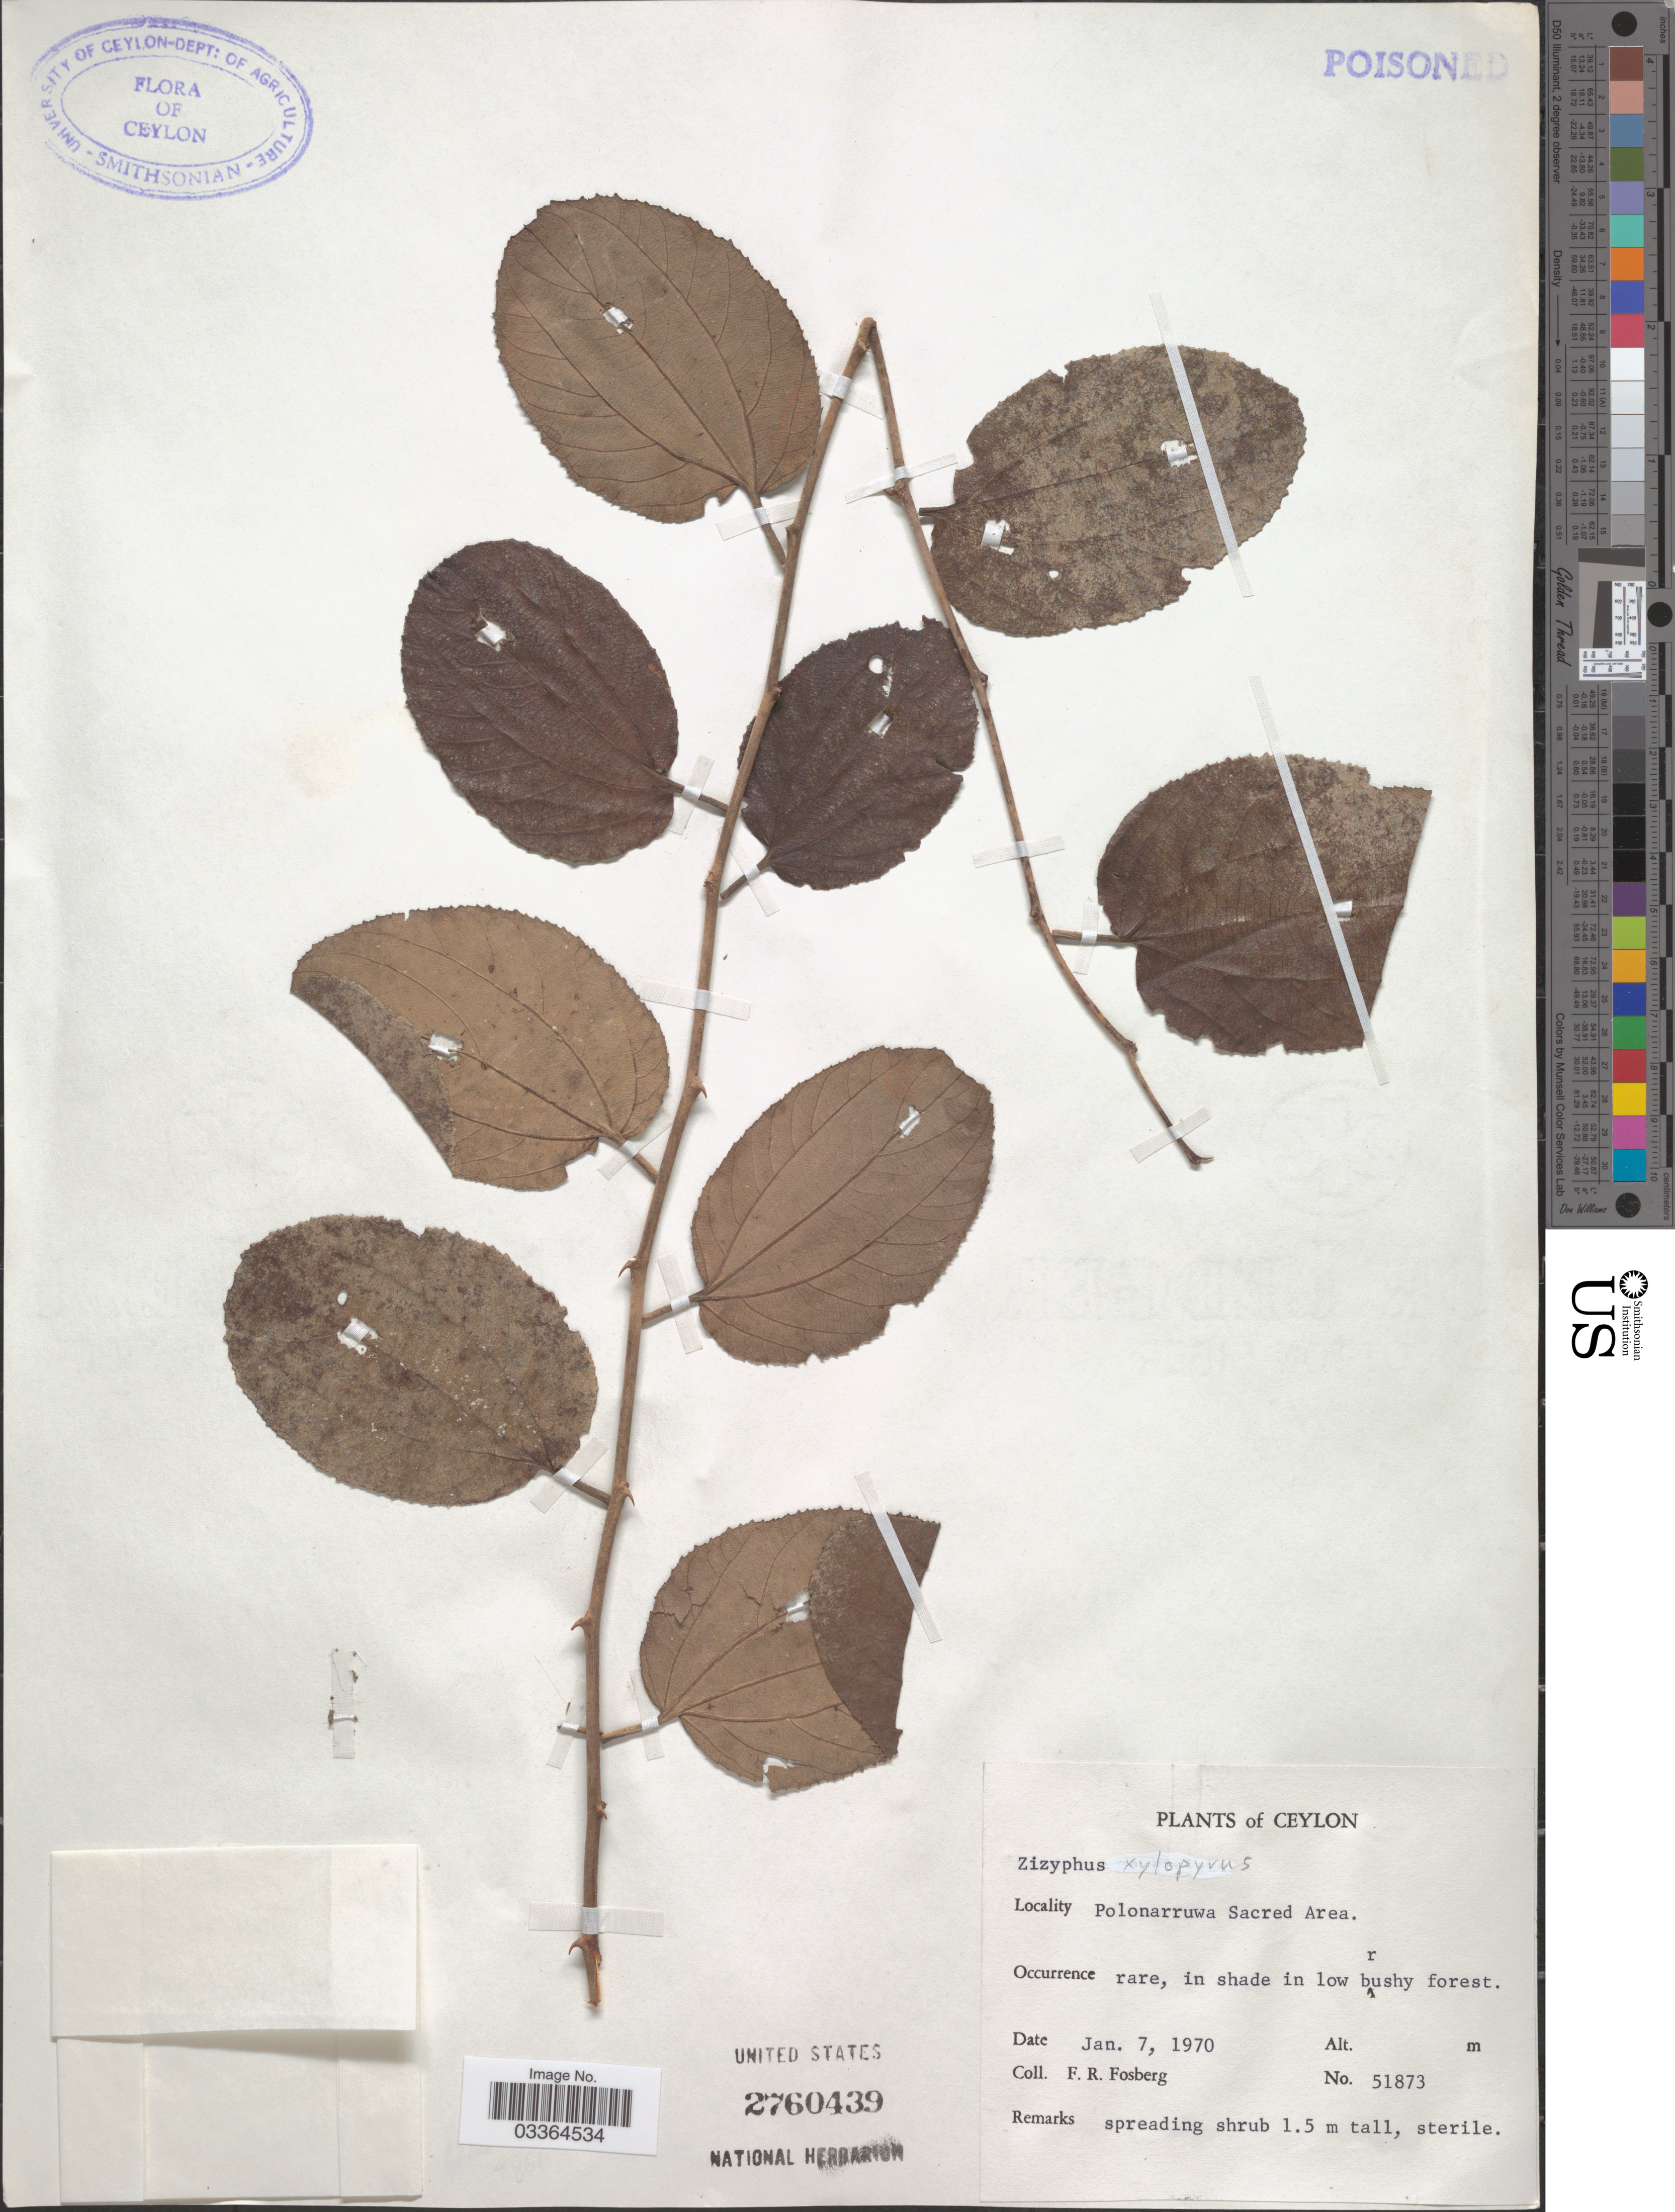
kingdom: Plantae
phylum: Tracheophyta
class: Magnoliopsida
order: Rosales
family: Rhamnaceae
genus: Ziziphus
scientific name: Ziziphus xylopyrus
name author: (Retz.) Willd.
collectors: F. R. Fosberg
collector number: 51873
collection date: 1970-01-07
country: Sri Lanka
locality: Ceylon. Polonarruwa Sacred Area.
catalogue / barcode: US 2760439